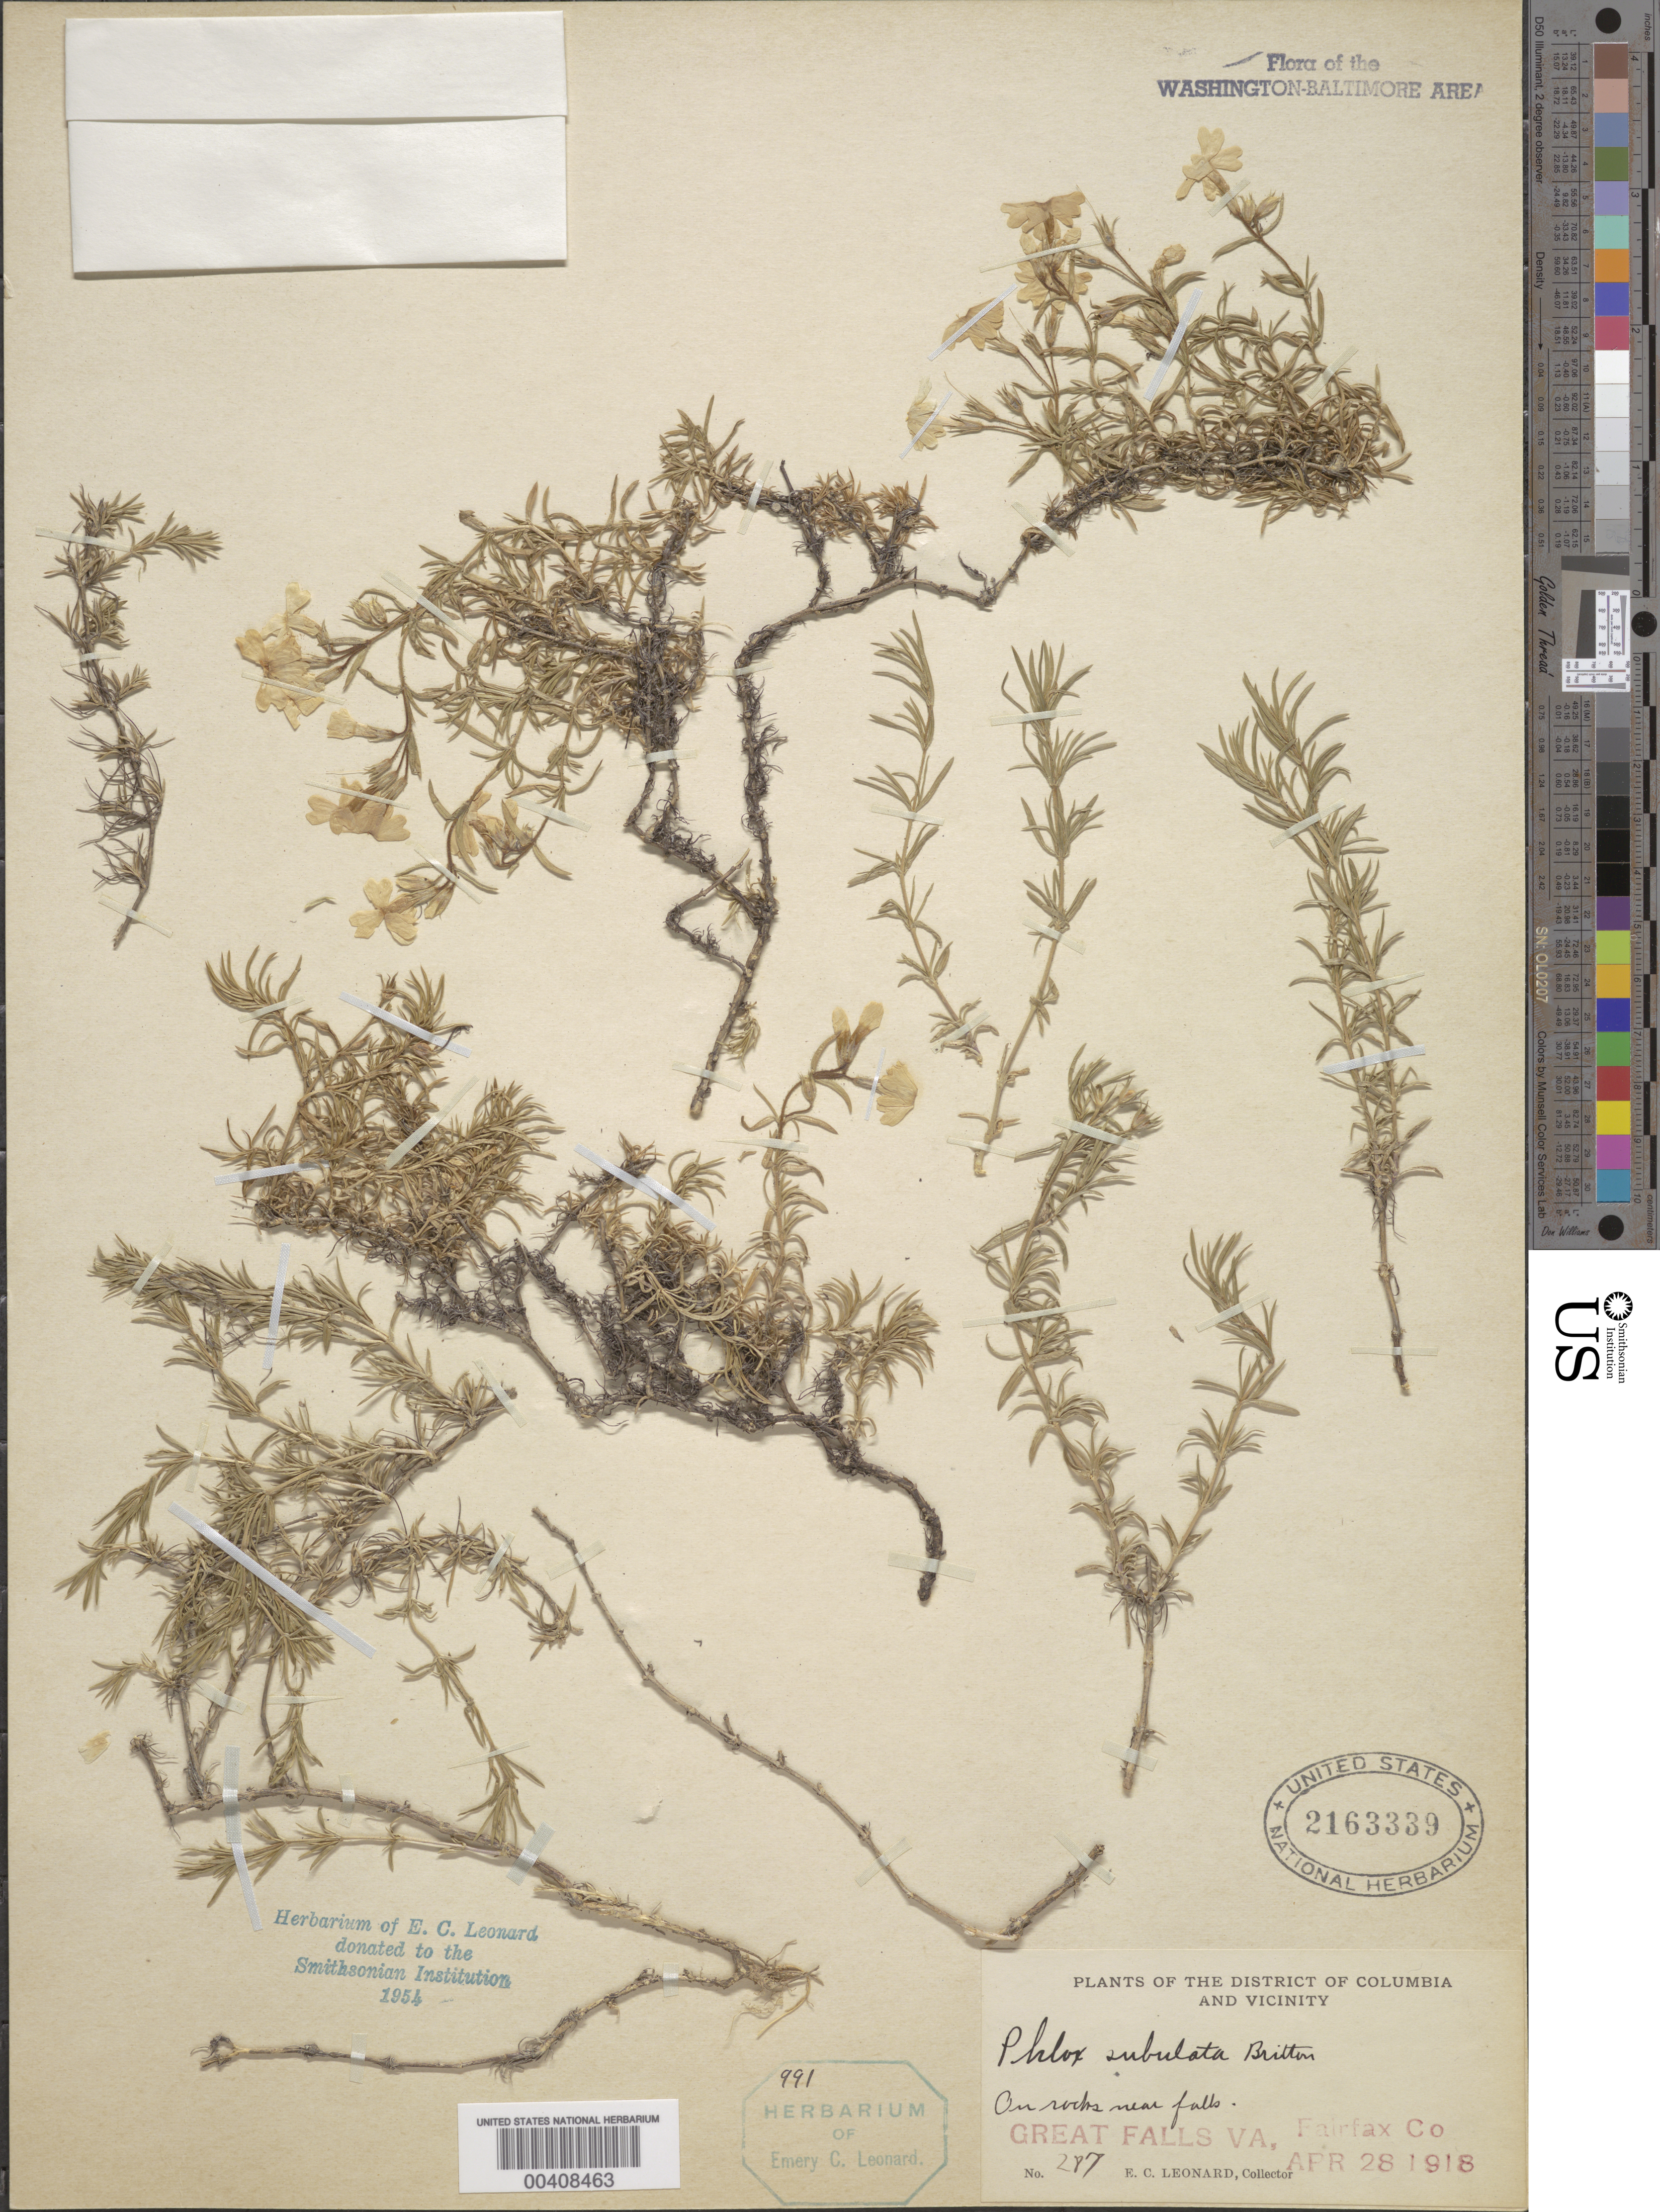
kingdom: Plantae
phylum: Tracheophyta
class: Magnoliopsida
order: Ericales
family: Polemoniaceae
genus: Phlox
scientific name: Phlox subulata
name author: L.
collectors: E. C. Leonard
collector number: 287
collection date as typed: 28 Apr 1918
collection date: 1918-04-28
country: United States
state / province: Virginia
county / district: Fairfax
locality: Great Falls C. and O. Canal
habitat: On rocks near falls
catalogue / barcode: US 2163339